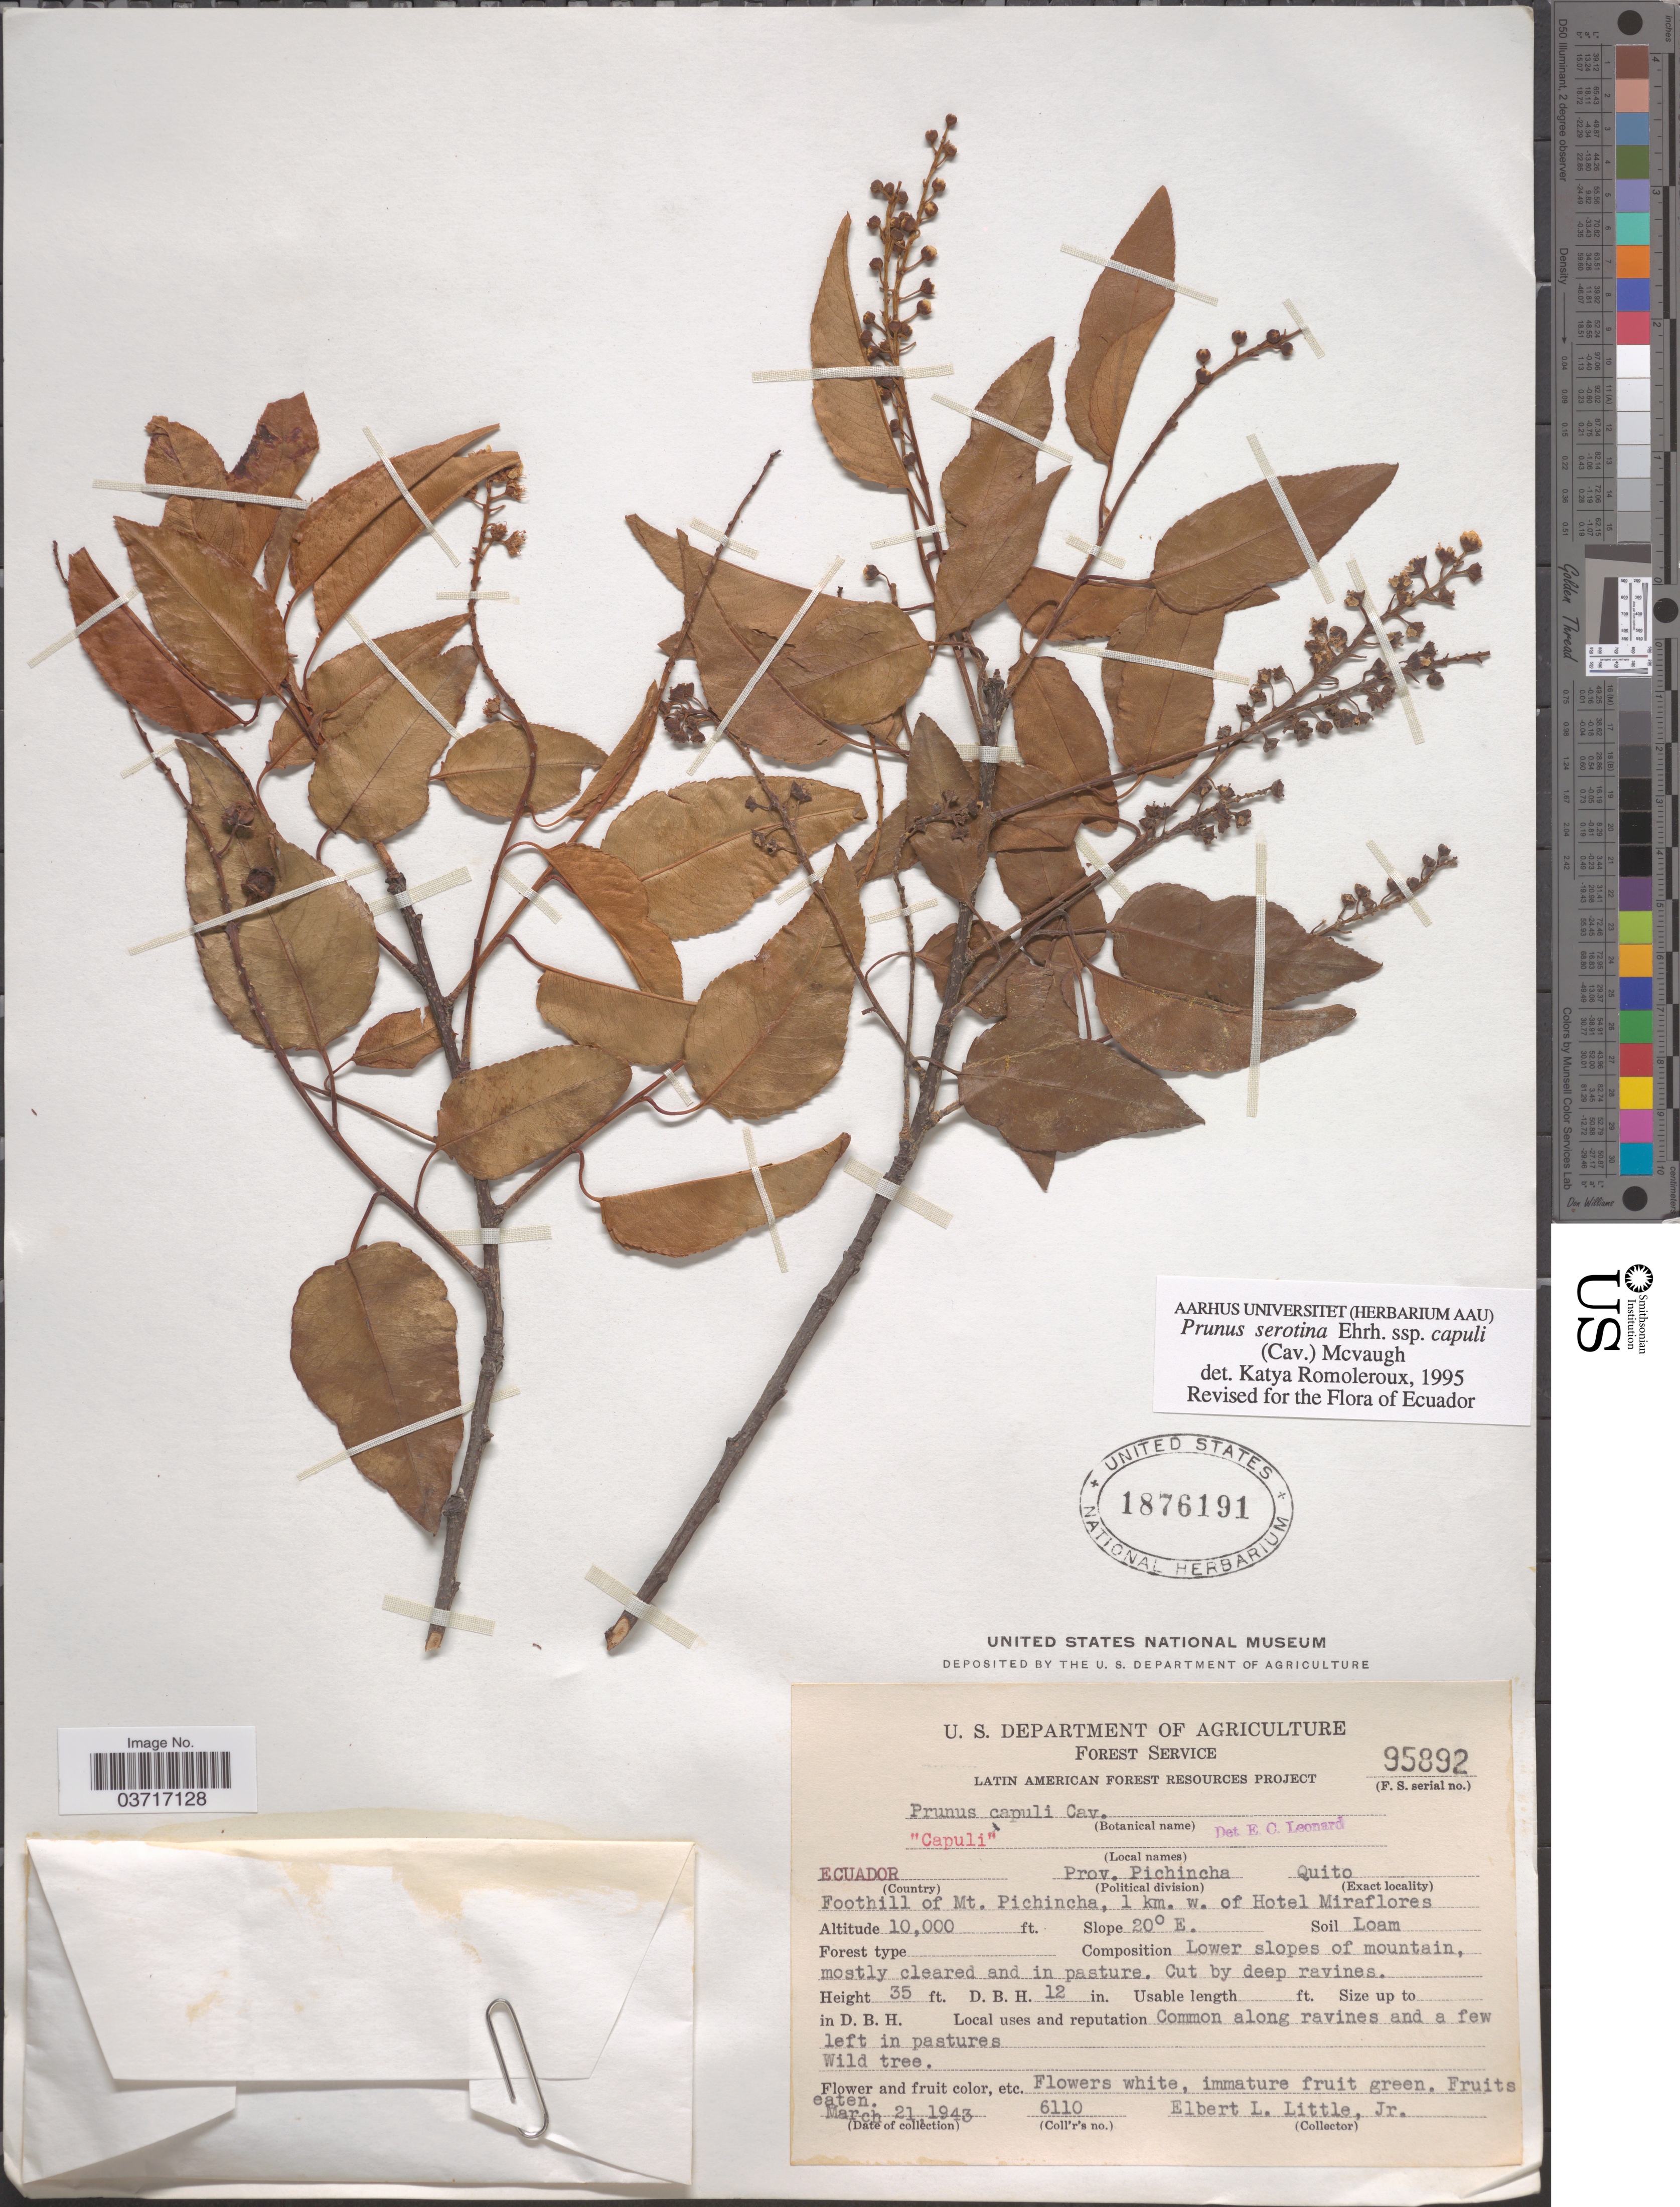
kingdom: Plantae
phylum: Tracheophyta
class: Magnoliopsida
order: Rosales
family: Rosaceae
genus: Prunus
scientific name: Prunus serotina subsp. capuli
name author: (Cav. ex Spreng.) McVaugh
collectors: E. L. Little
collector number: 6110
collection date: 1943-03-21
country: Ecuador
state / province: Pichincha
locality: Quito. Foothill of Mt. Pichincha, 1 km. w. of Hotel Miraflores.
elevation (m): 3048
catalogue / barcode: US 1876191